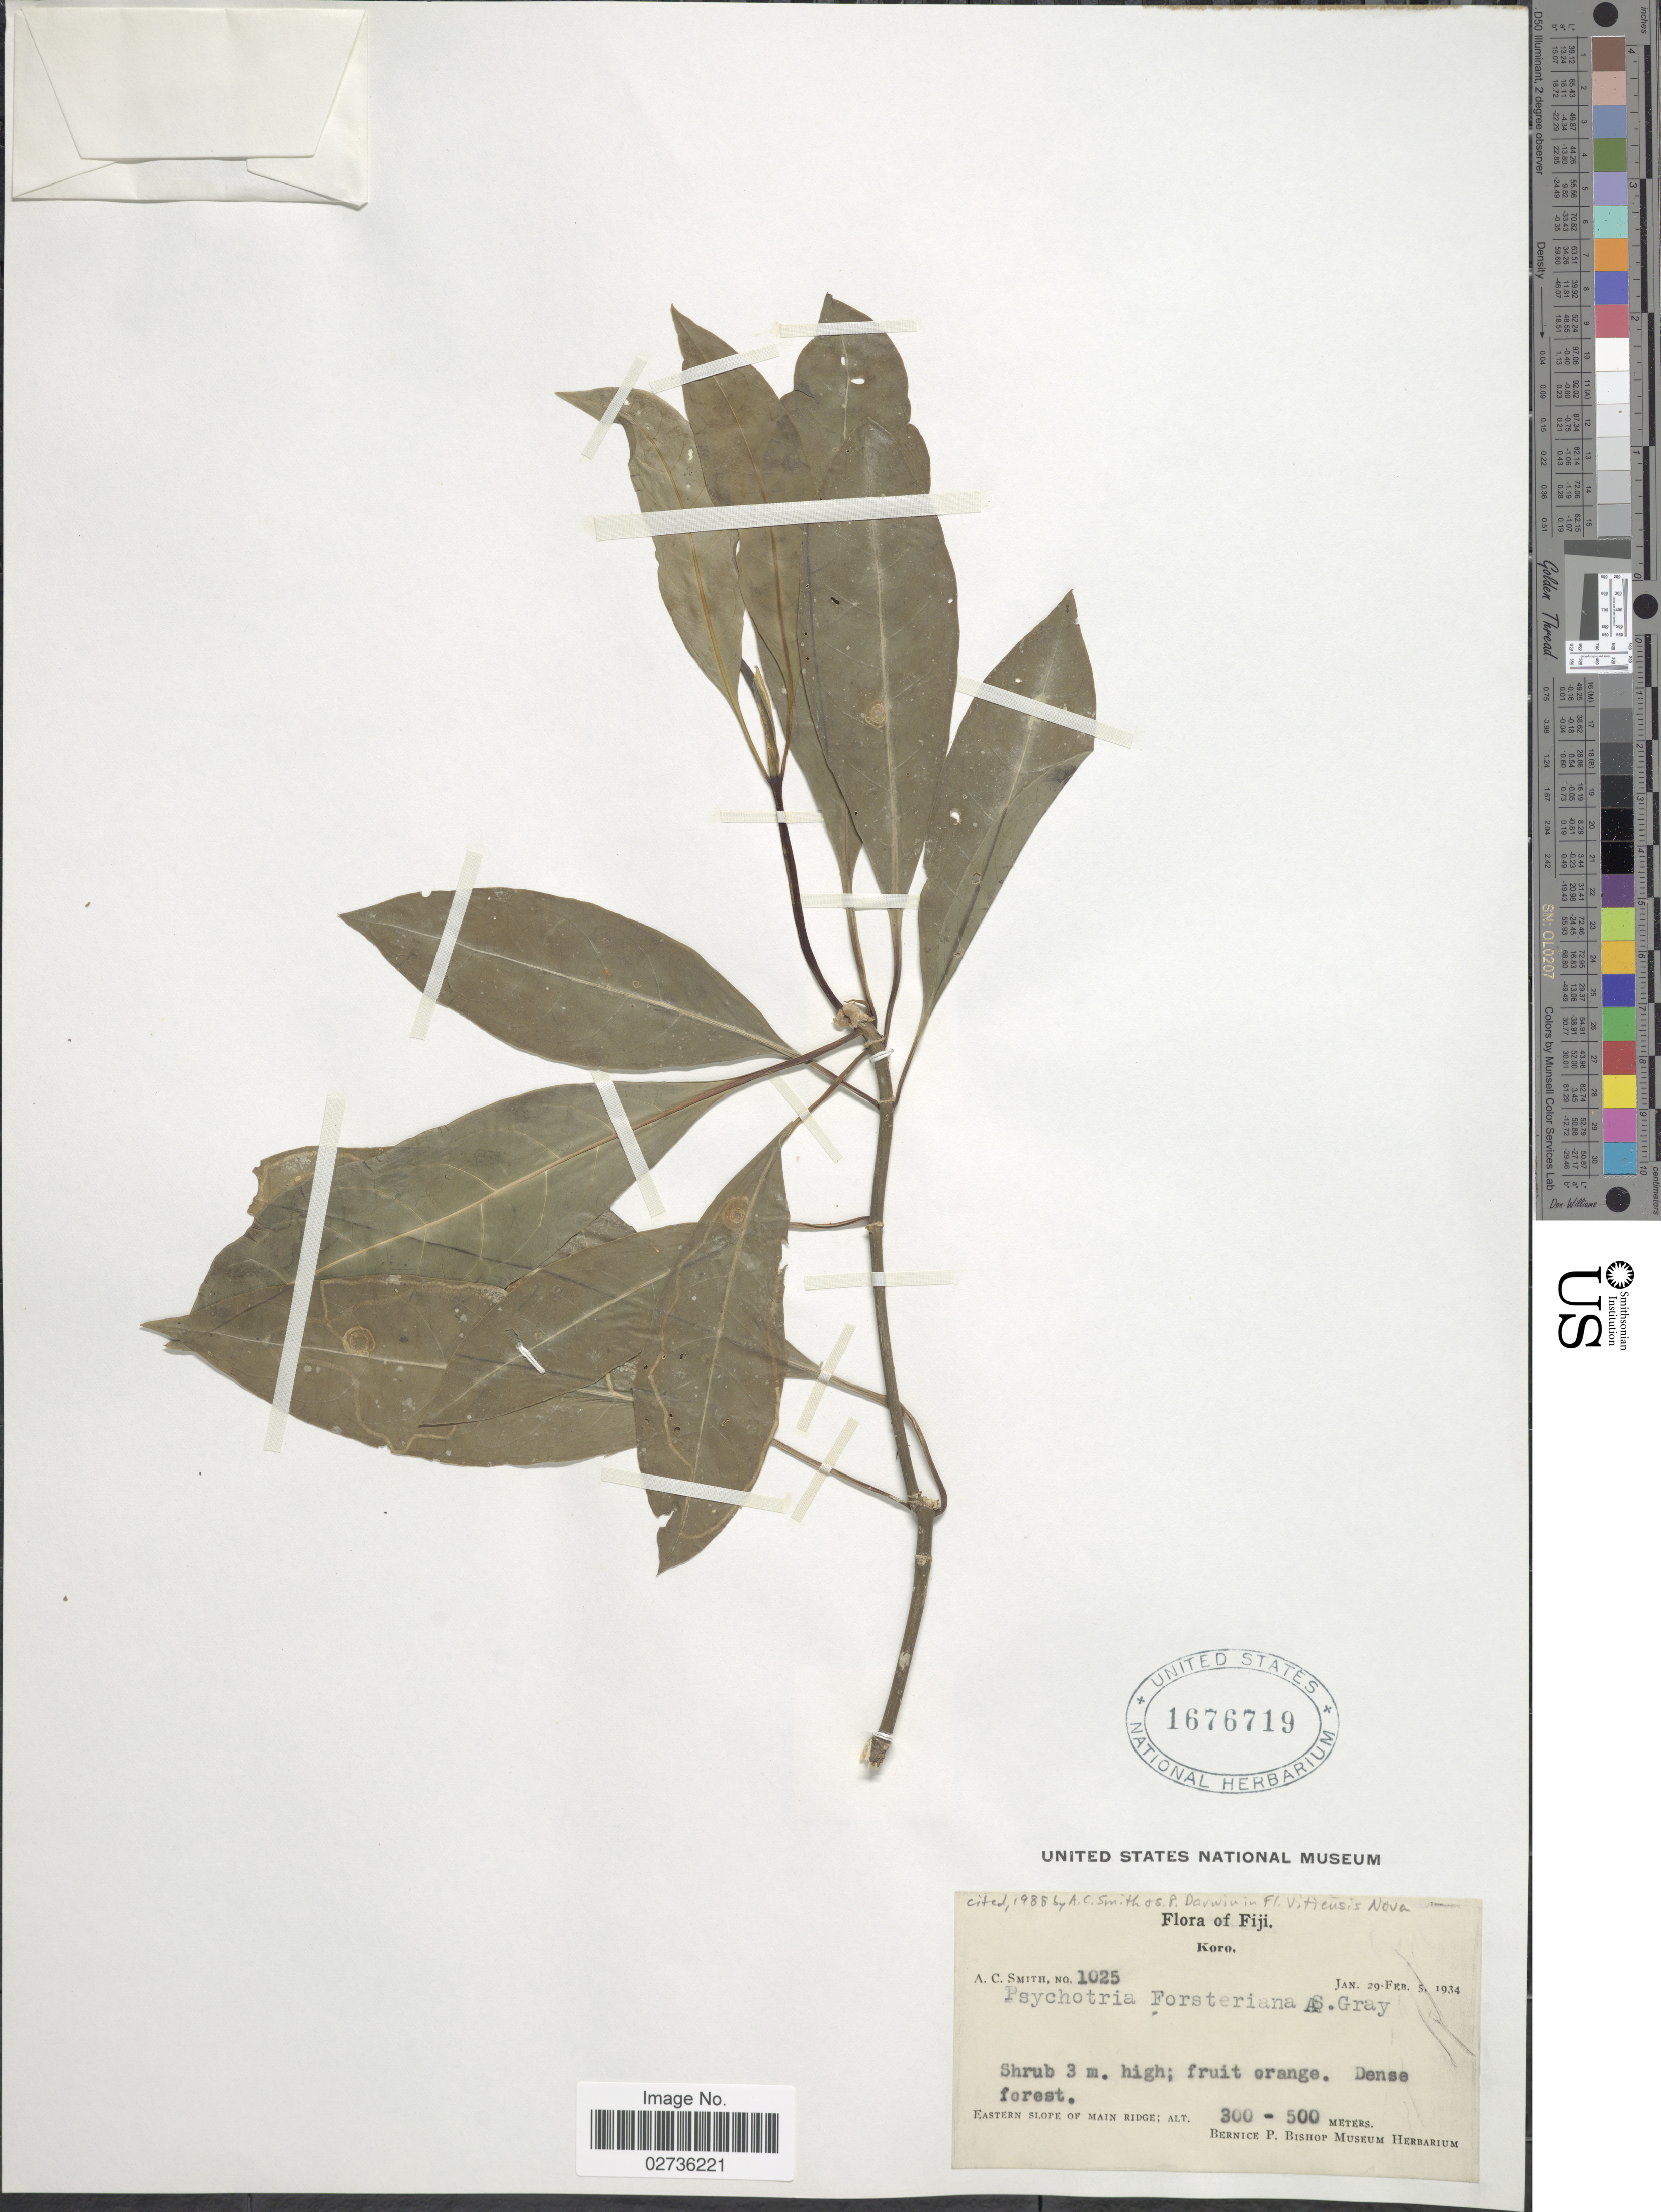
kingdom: Plantae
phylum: Tracheophyta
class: Magnoliopsida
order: Gentianales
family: Rubiaceae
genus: Psychotria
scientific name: Psychotria forsteriana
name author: A. Gray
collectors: A. C. Smith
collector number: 1025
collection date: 1934-01-29/1934-02-05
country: Fiji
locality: Koro. Eastern slope of Main Ridge.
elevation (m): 300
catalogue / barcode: US 1676719